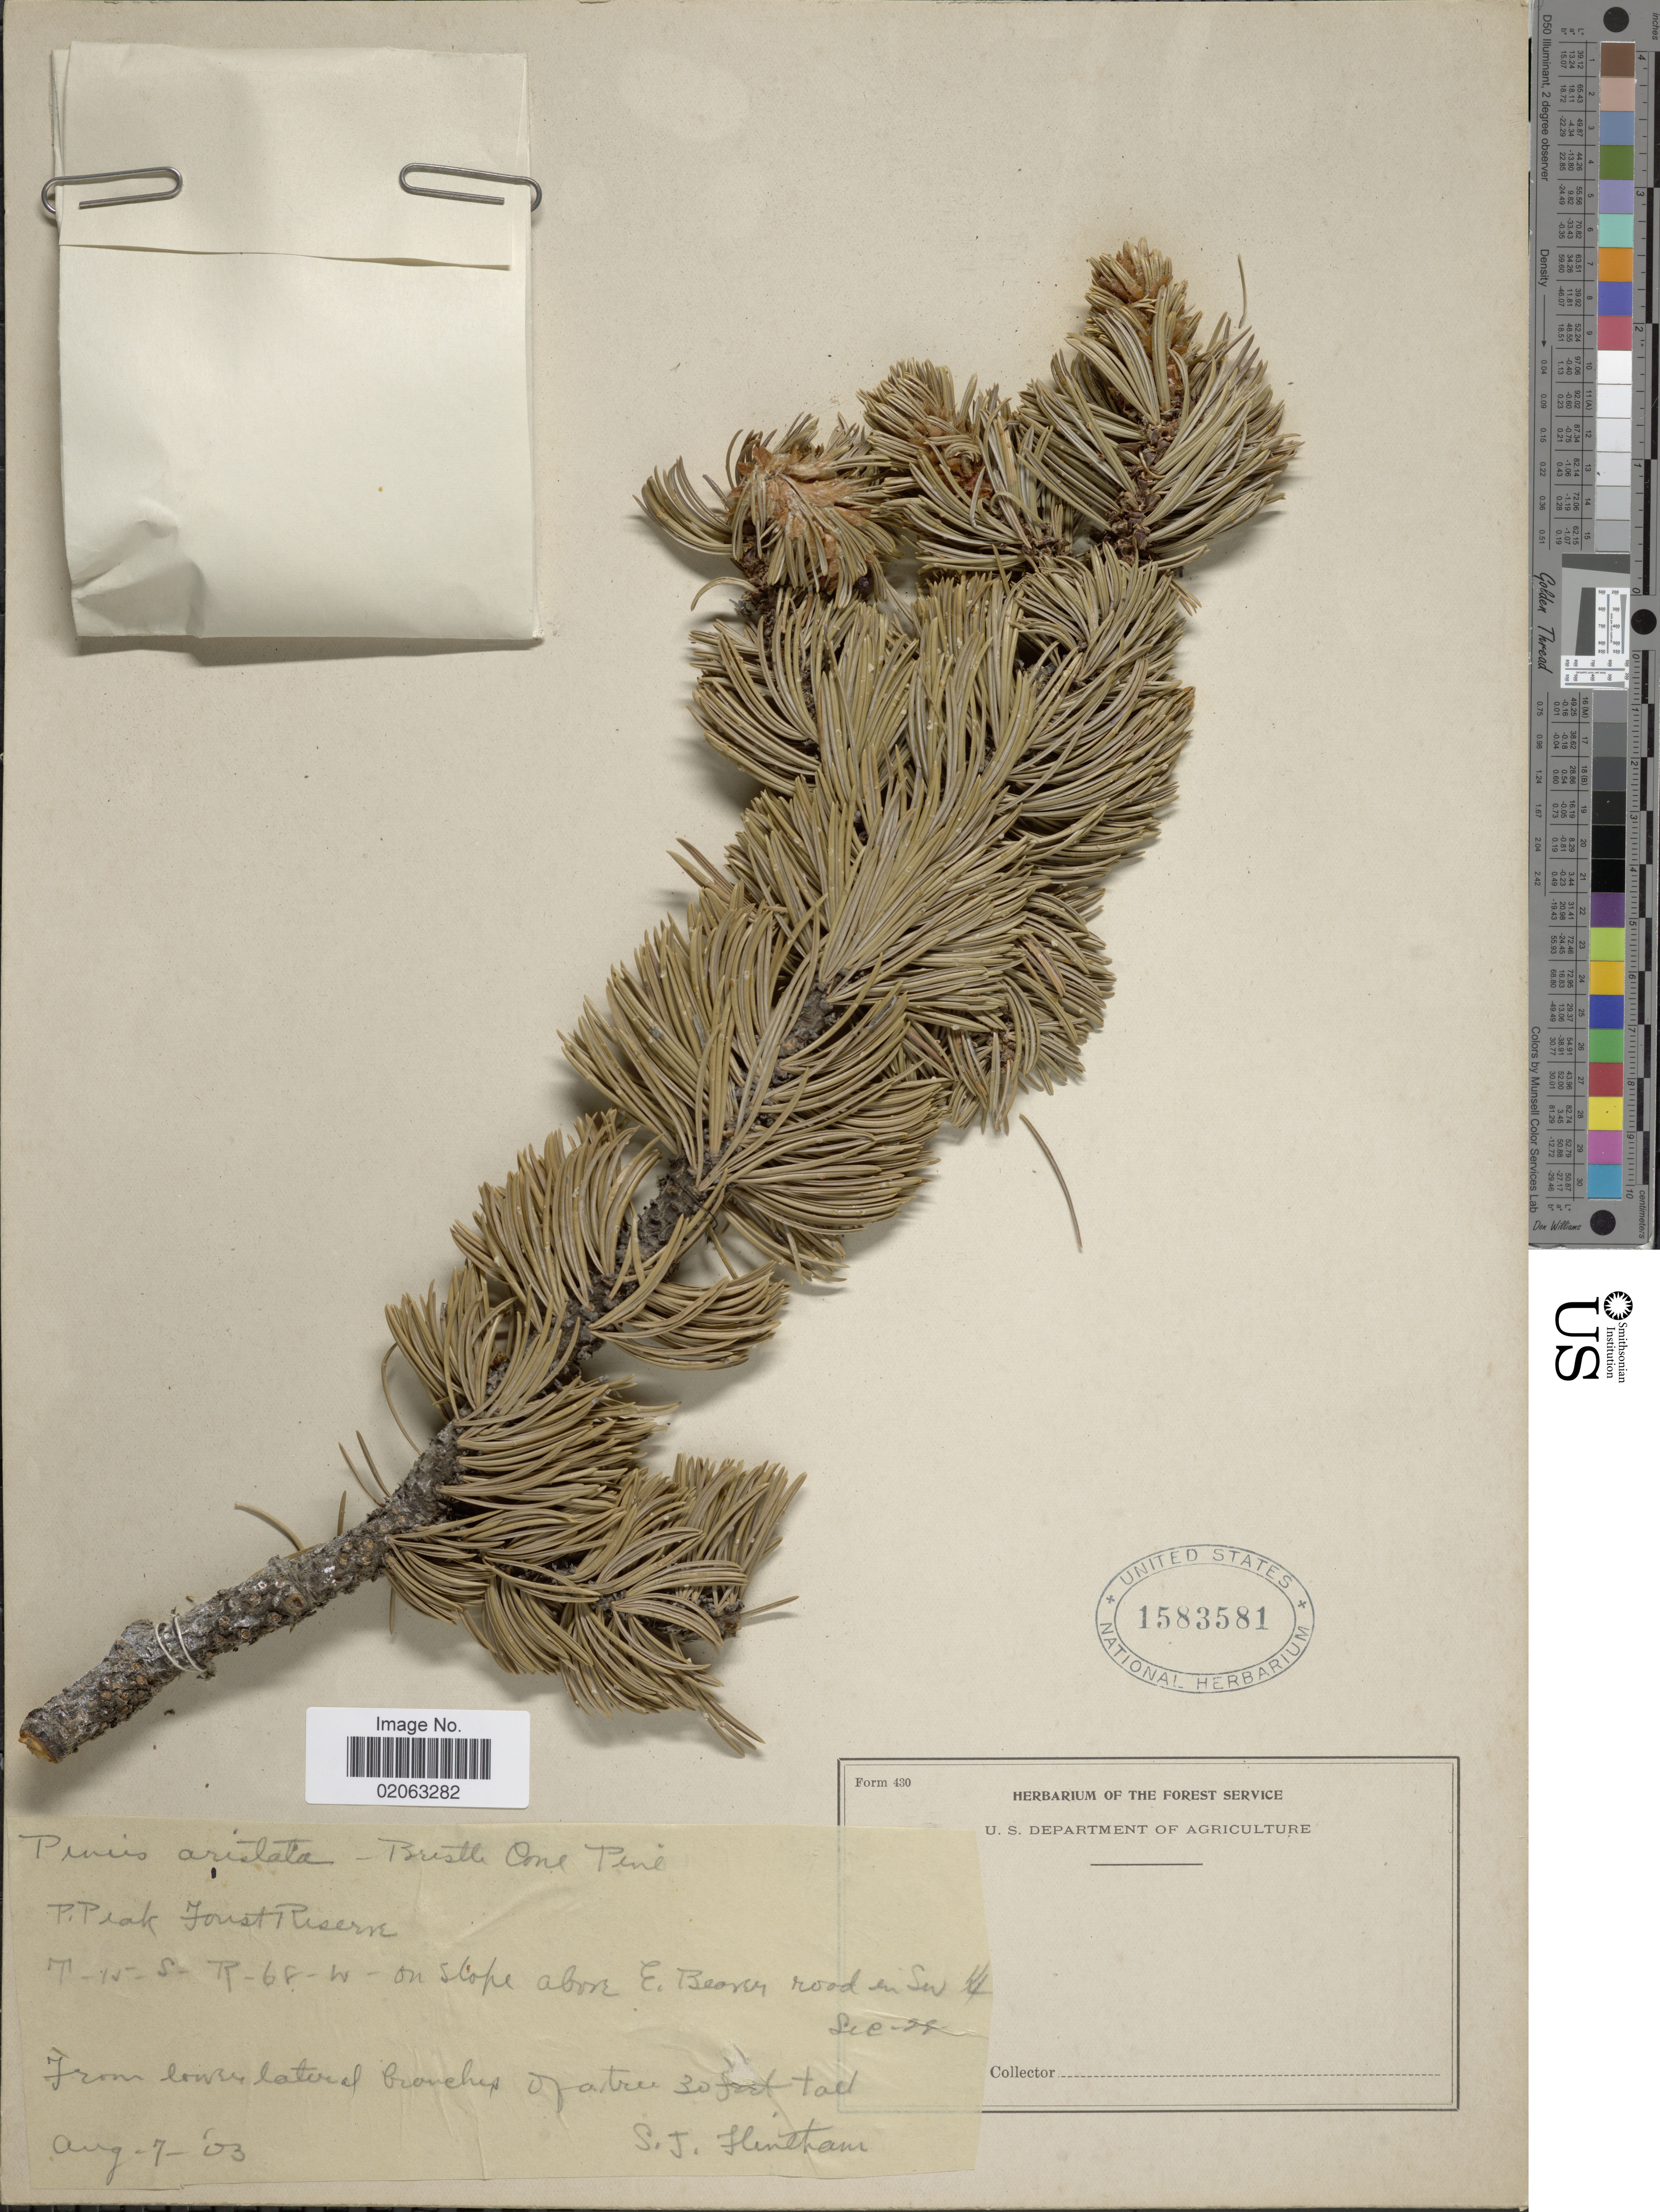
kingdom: Plantae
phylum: Tracheophyta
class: Pinopsida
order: Pinales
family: Pinaceae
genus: Pinus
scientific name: Pinus aristata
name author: Engelm.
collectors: S. Flintham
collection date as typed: Transcribed d/m/y: 7/8/3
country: United States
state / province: Colorado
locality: Pikes Peak Forest Reserve, T-15 S- R-68-W- on slope above E Bear road en SW Sec 28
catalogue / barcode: US 1583581